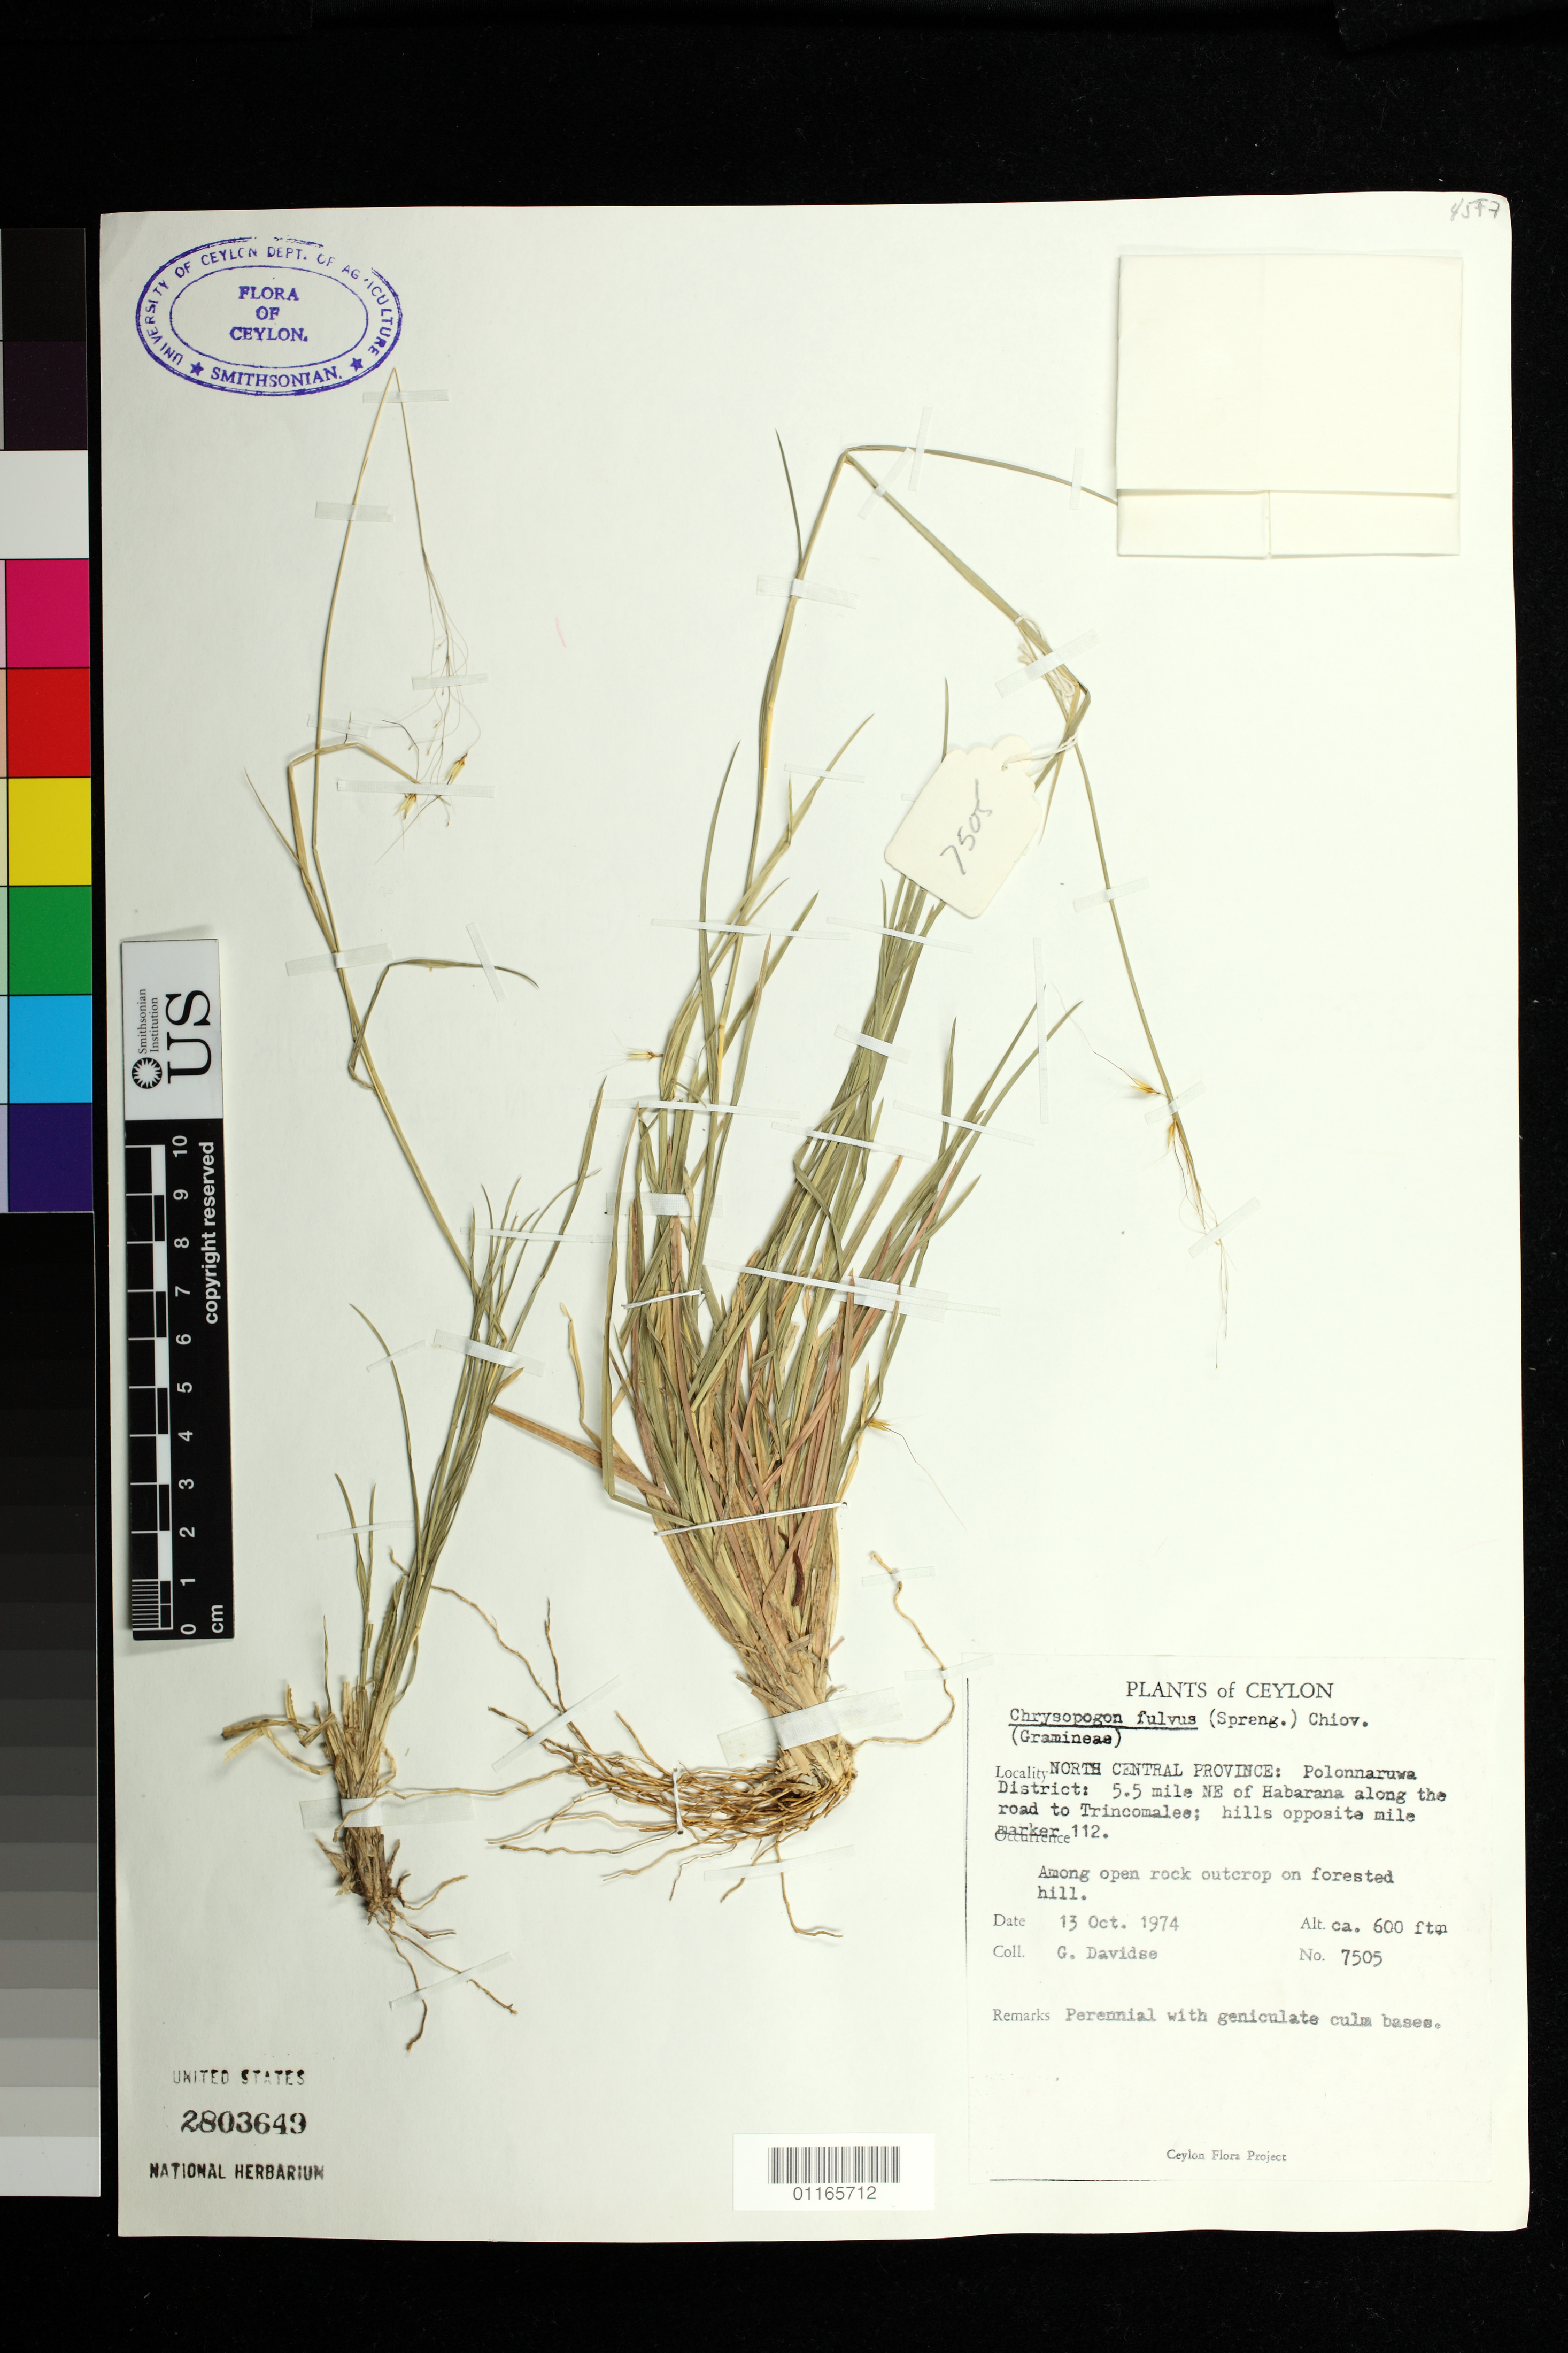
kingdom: Plantae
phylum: Tracheophyta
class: Liliopsida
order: Poales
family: Poaceae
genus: Chrysopogon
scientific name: Chrysopogon fulvus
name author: (Spreng.) Chiov.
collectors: G. Davidse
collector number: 7505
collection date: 1974-10-13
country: Sri Lanka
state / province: North Central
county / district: Polonnaruwa District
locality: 5.5 mile NE of Habarana along road to Trincomalee; hills opposite mile marker 112.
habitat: Among open rock outcrop on forested hill.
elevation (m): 183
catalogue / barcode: US 2803649